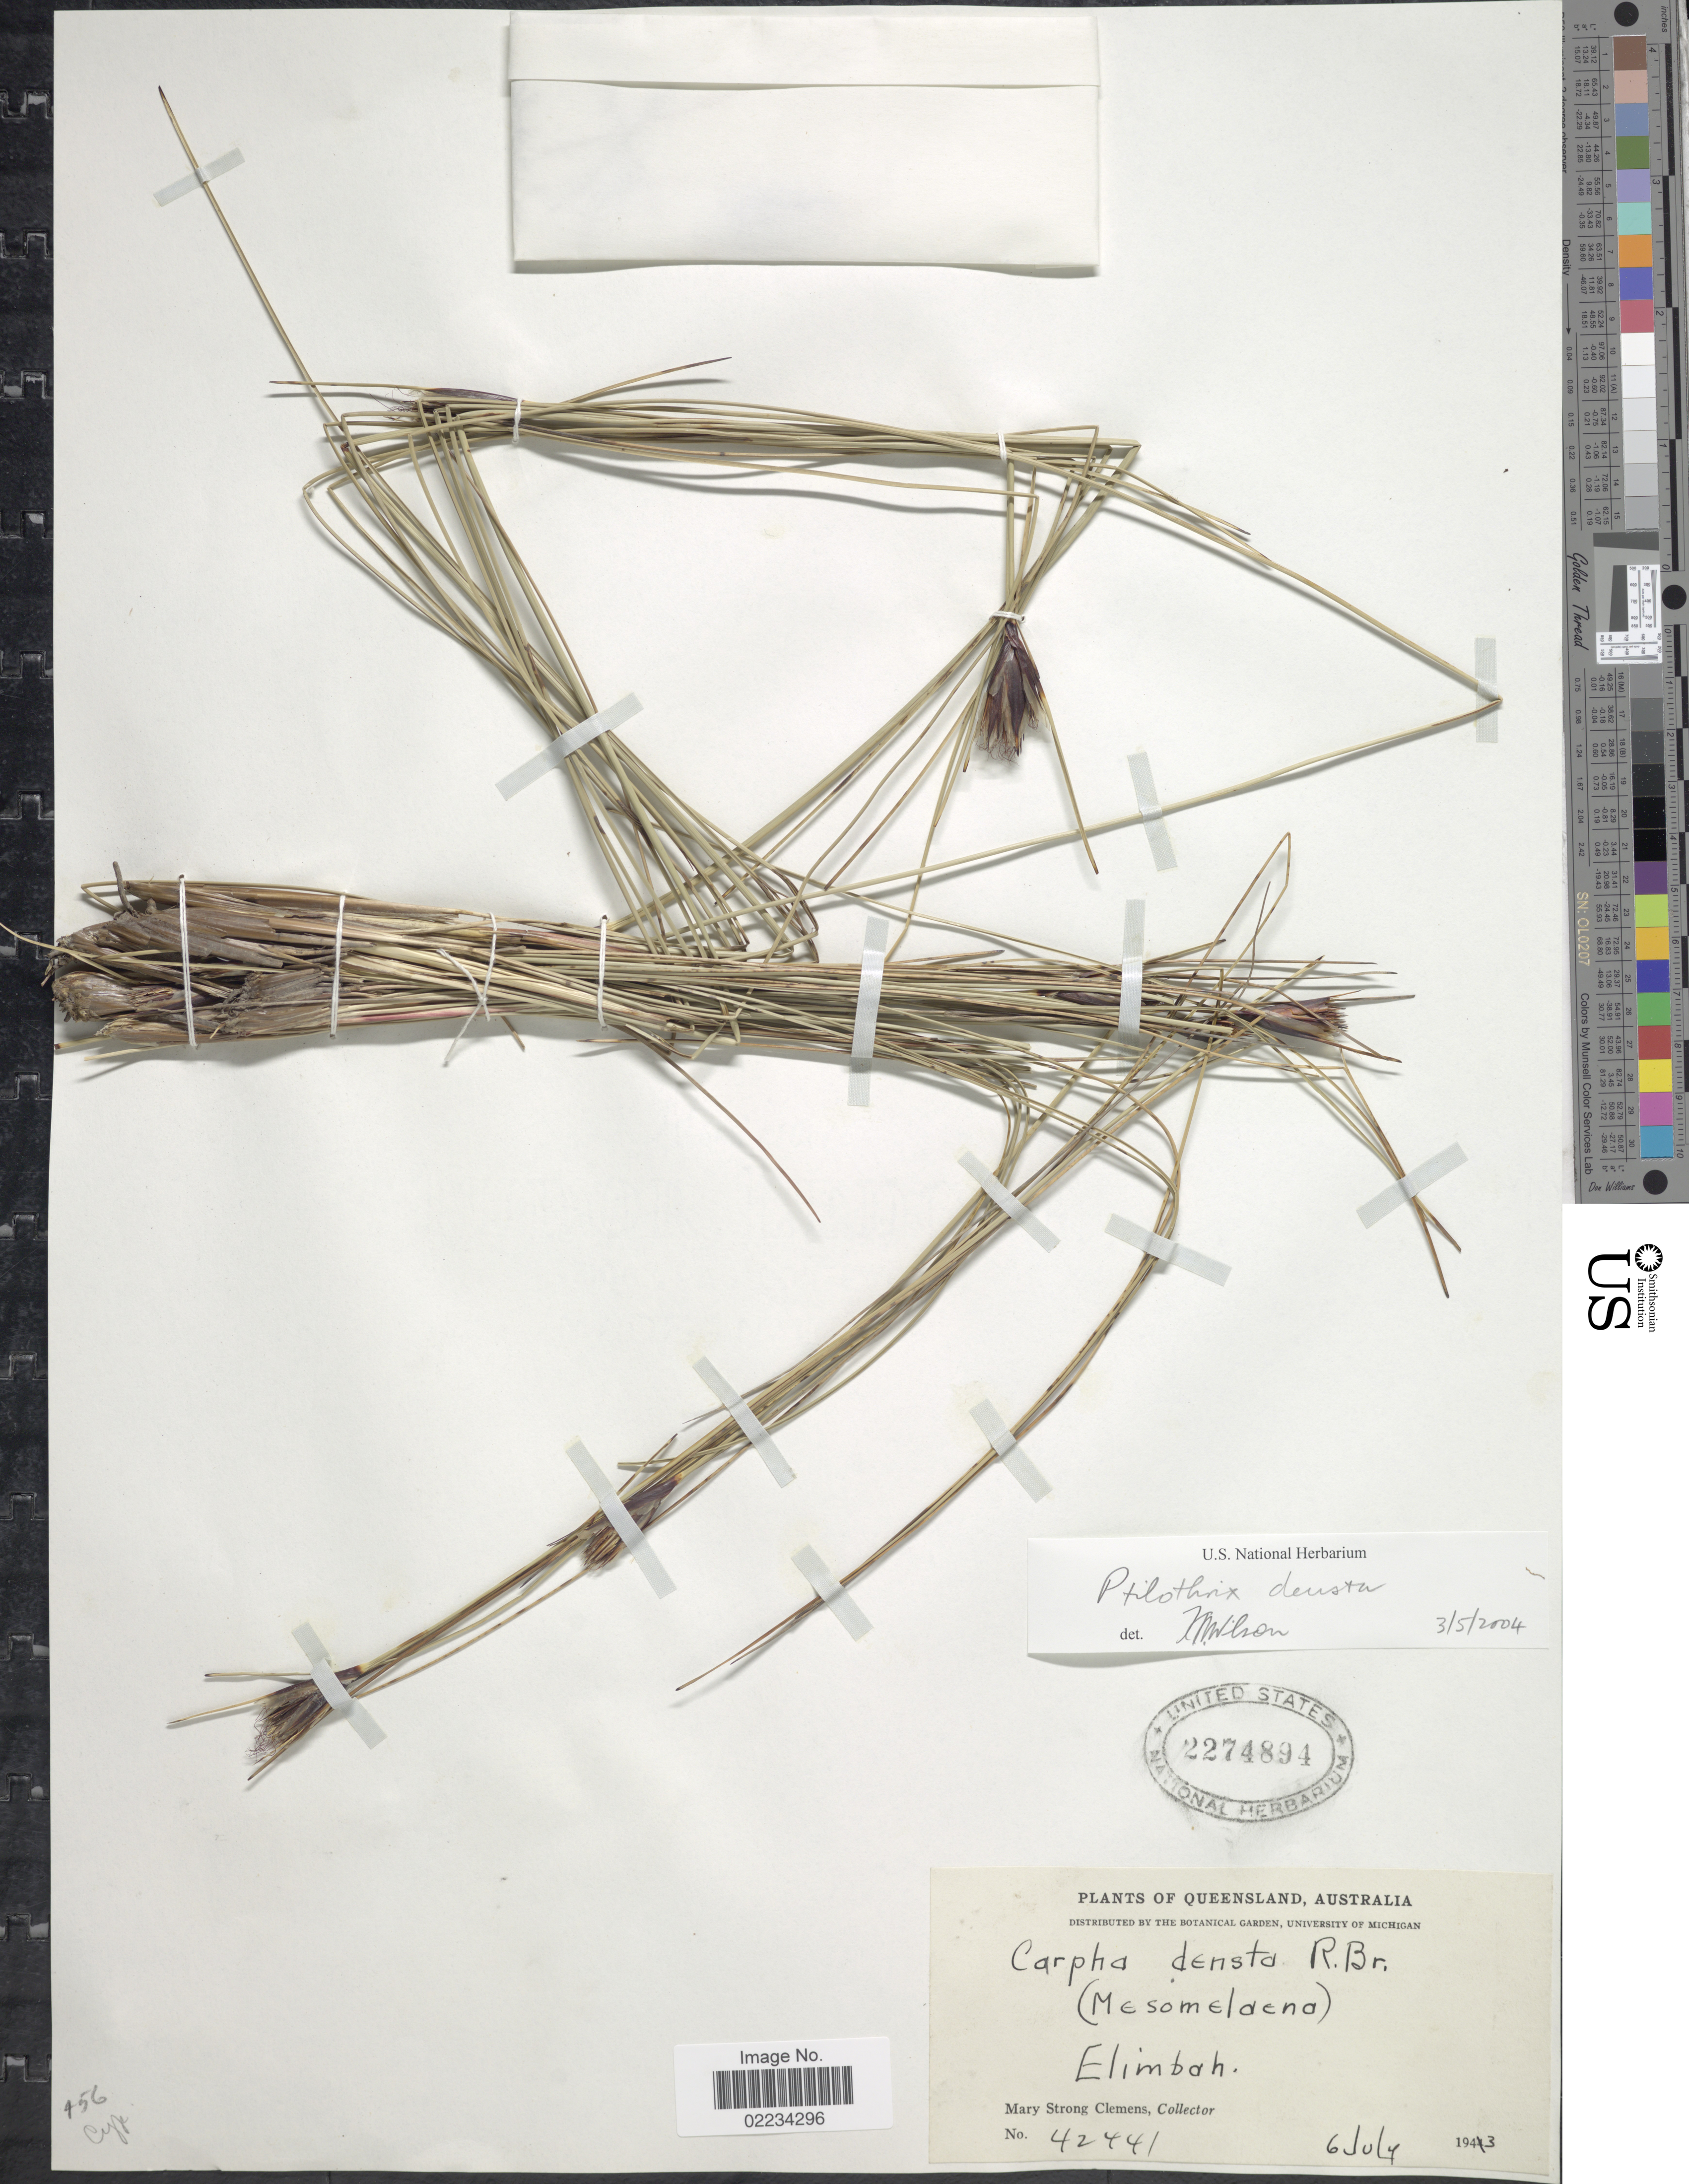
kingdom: Plantae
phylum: Tracheophyta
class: Liliopsida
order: Poales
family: Cyperaceae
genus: Ptilothrix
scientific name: Ptilothrix deusta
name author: (R. Br.) K.L. Wilson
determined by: Wilson, K. L.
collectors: M. S. Clemens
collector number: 42441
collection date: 1943-07-06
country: Australia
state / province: Queensland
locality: Elimbah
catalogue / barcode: US 2274894